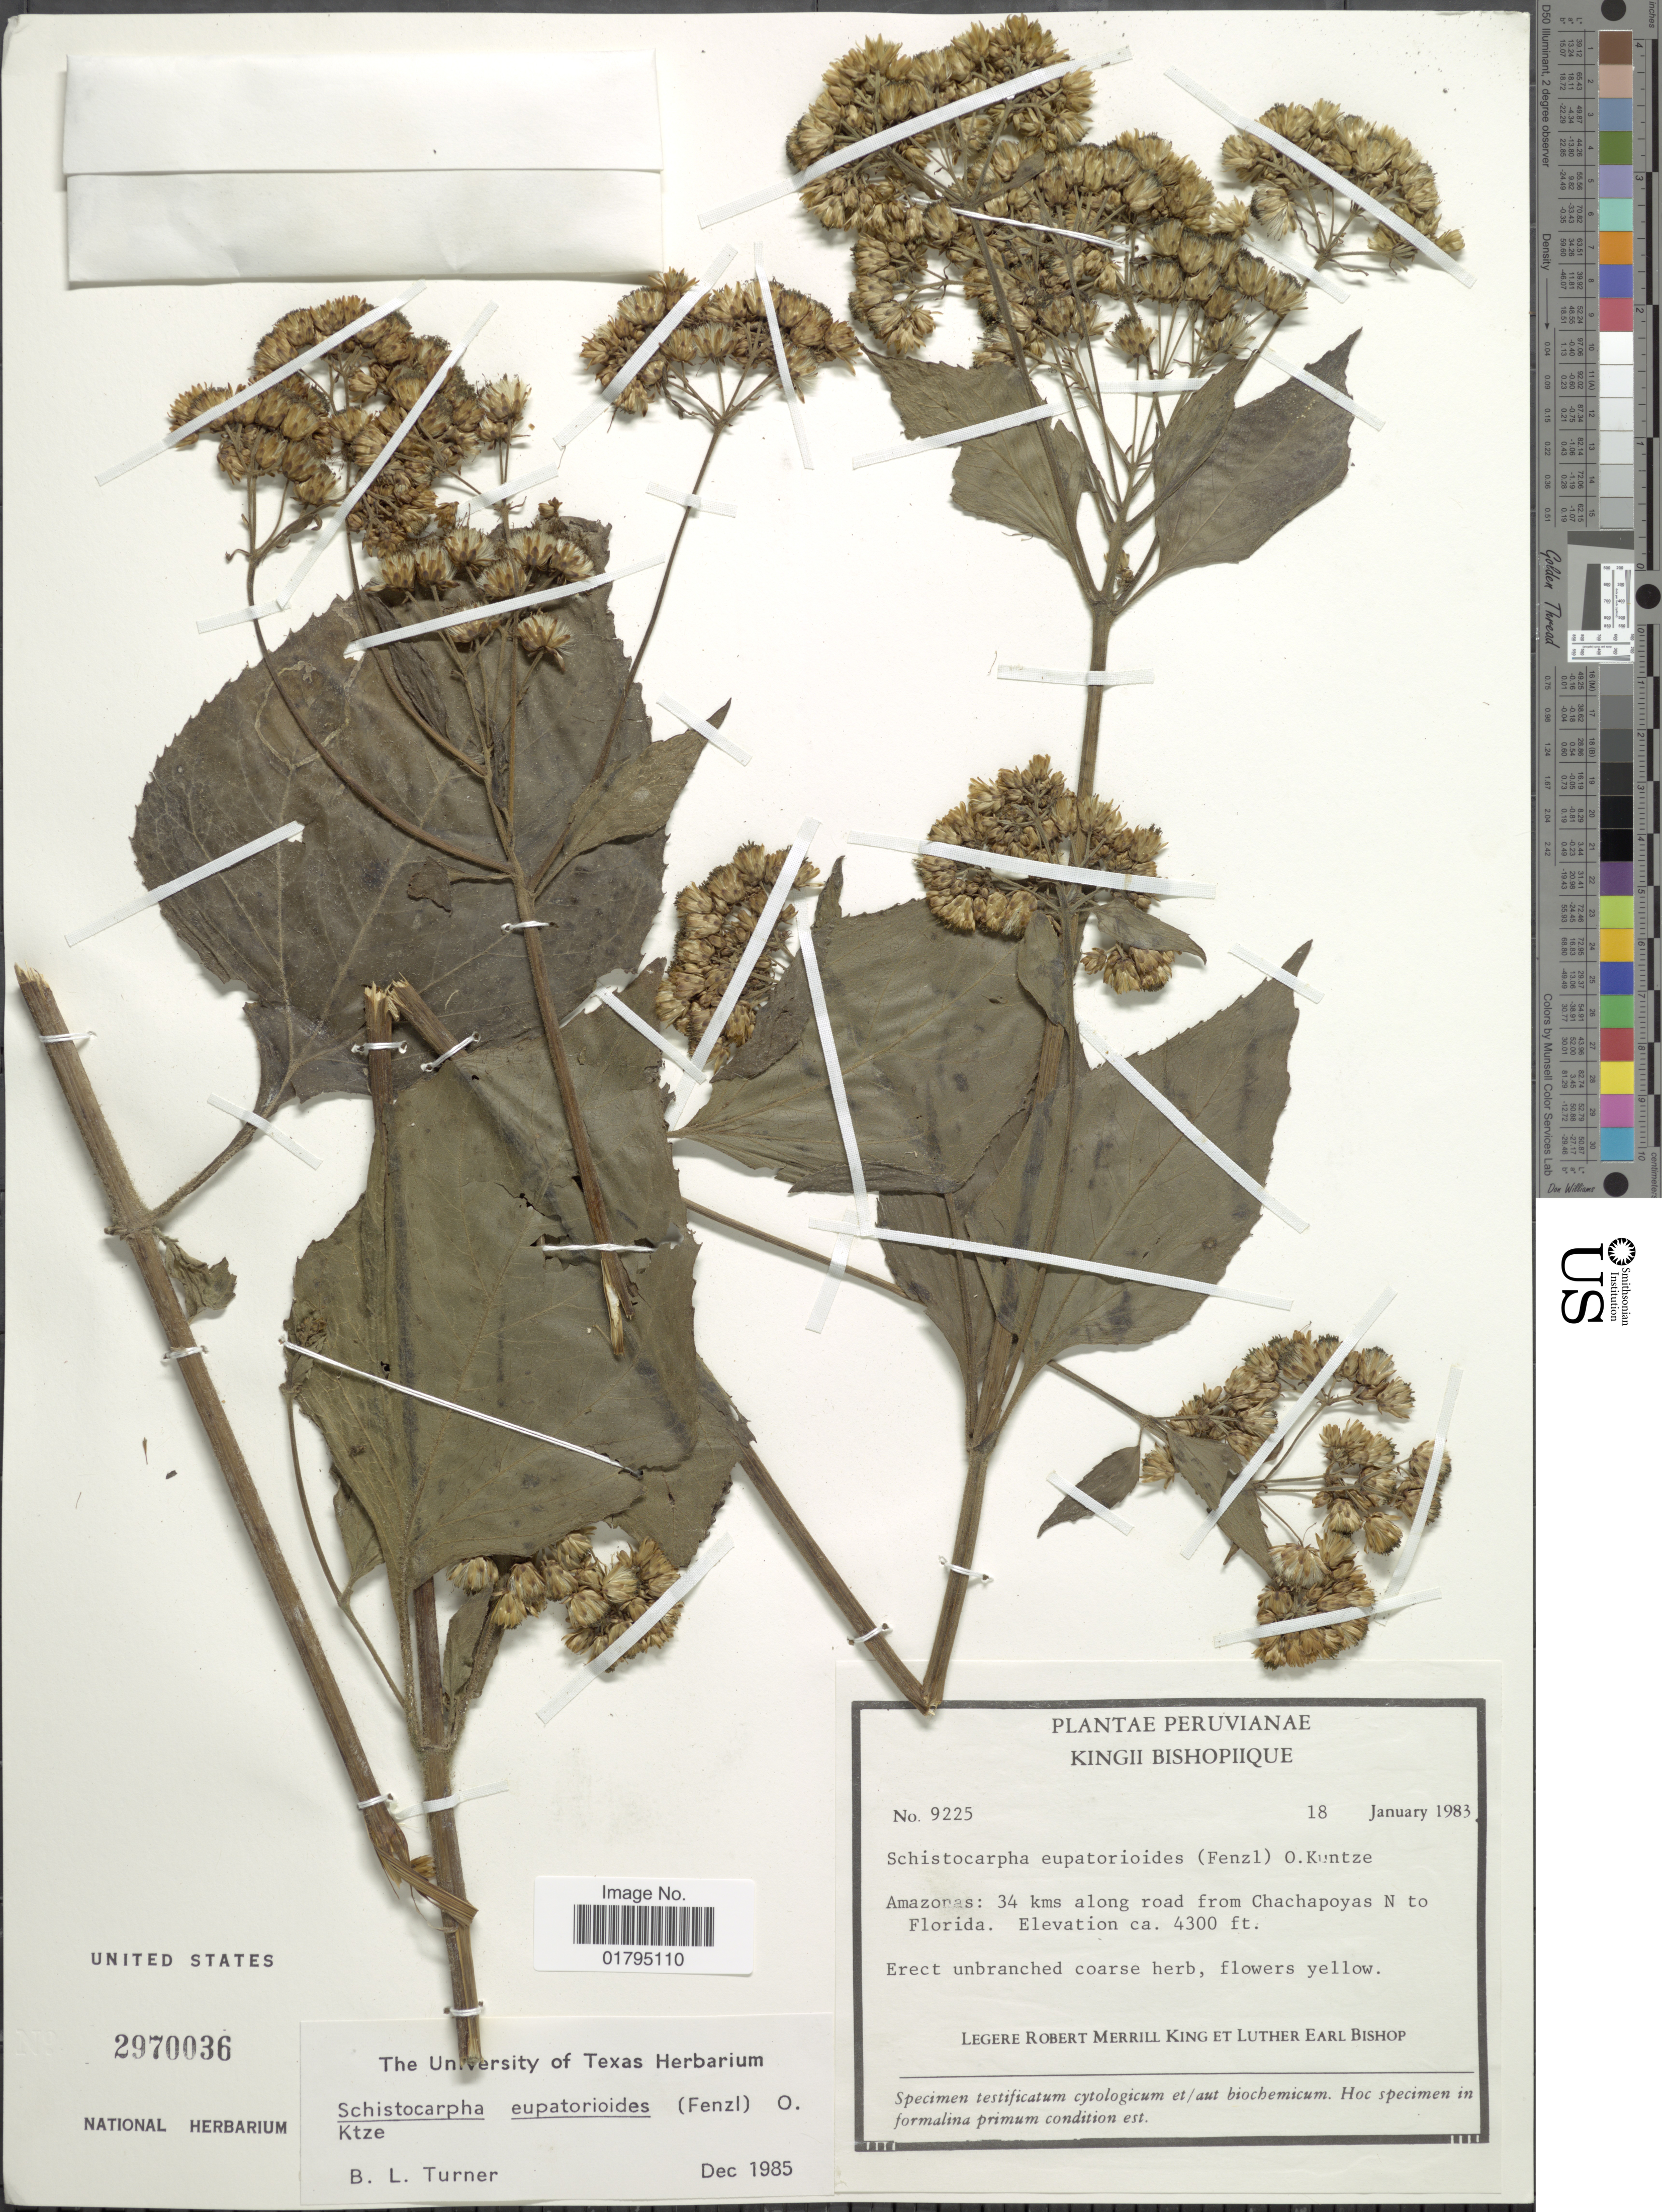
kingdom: Plantae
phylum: Tracheophyta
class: Magnoliopsida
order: Asterales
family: Asteraceae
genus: Schistocarpha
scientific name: Schistocarpha eupatorioides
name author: (Fenzl) Kuntze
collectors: R. M. King & L. E. Bishop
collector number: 9225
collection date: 1983-01-18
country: Peru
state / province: Amazonas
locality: Amazonas: 34 kms along road from Chachapoyas N to Florida.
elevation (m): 1311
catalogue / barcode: US 2970036